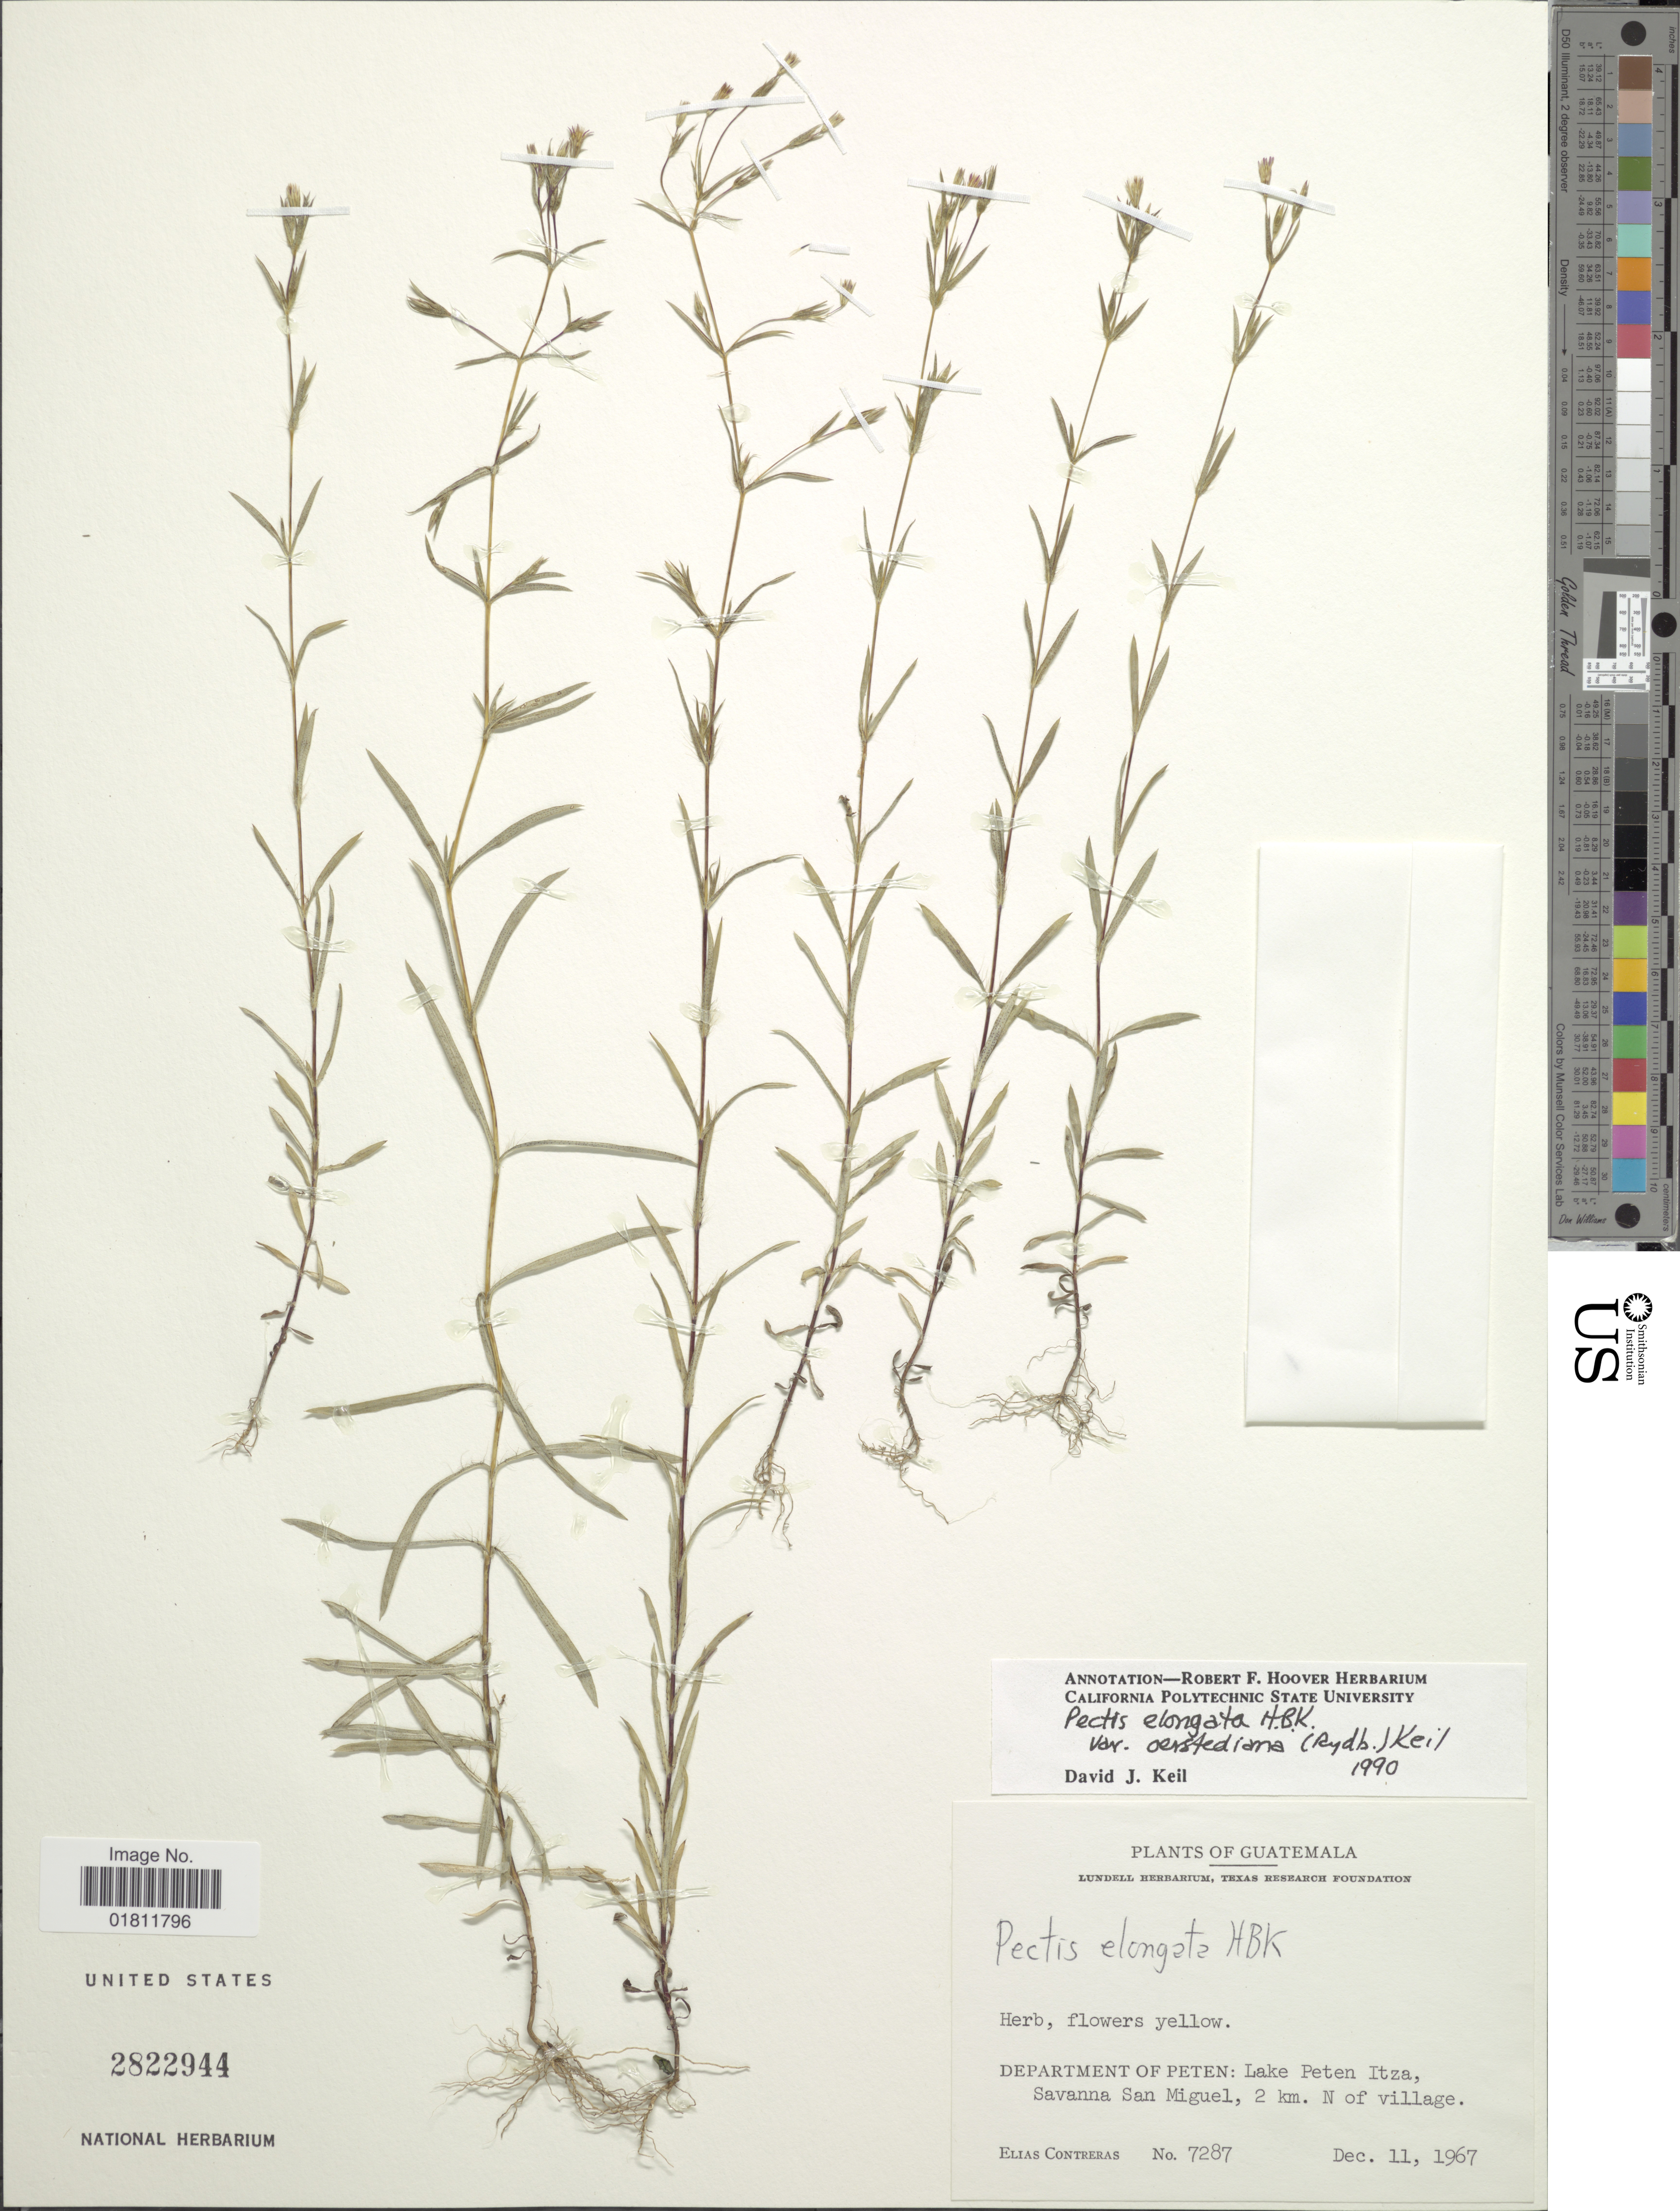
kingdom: Plantae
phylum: Tracheophyta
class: Magnoliopsida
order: Asterales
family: Asteraceae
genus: Pectis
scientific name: Pectis elongata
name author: Kunth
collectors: E. Contreras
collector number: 7287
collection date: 1967-12-11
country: Guatemala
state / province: El Petén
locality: Department of Peten: Lake Peten Itza. Savanna San Miguel, 2 km N of village.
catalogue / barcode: US 2822944